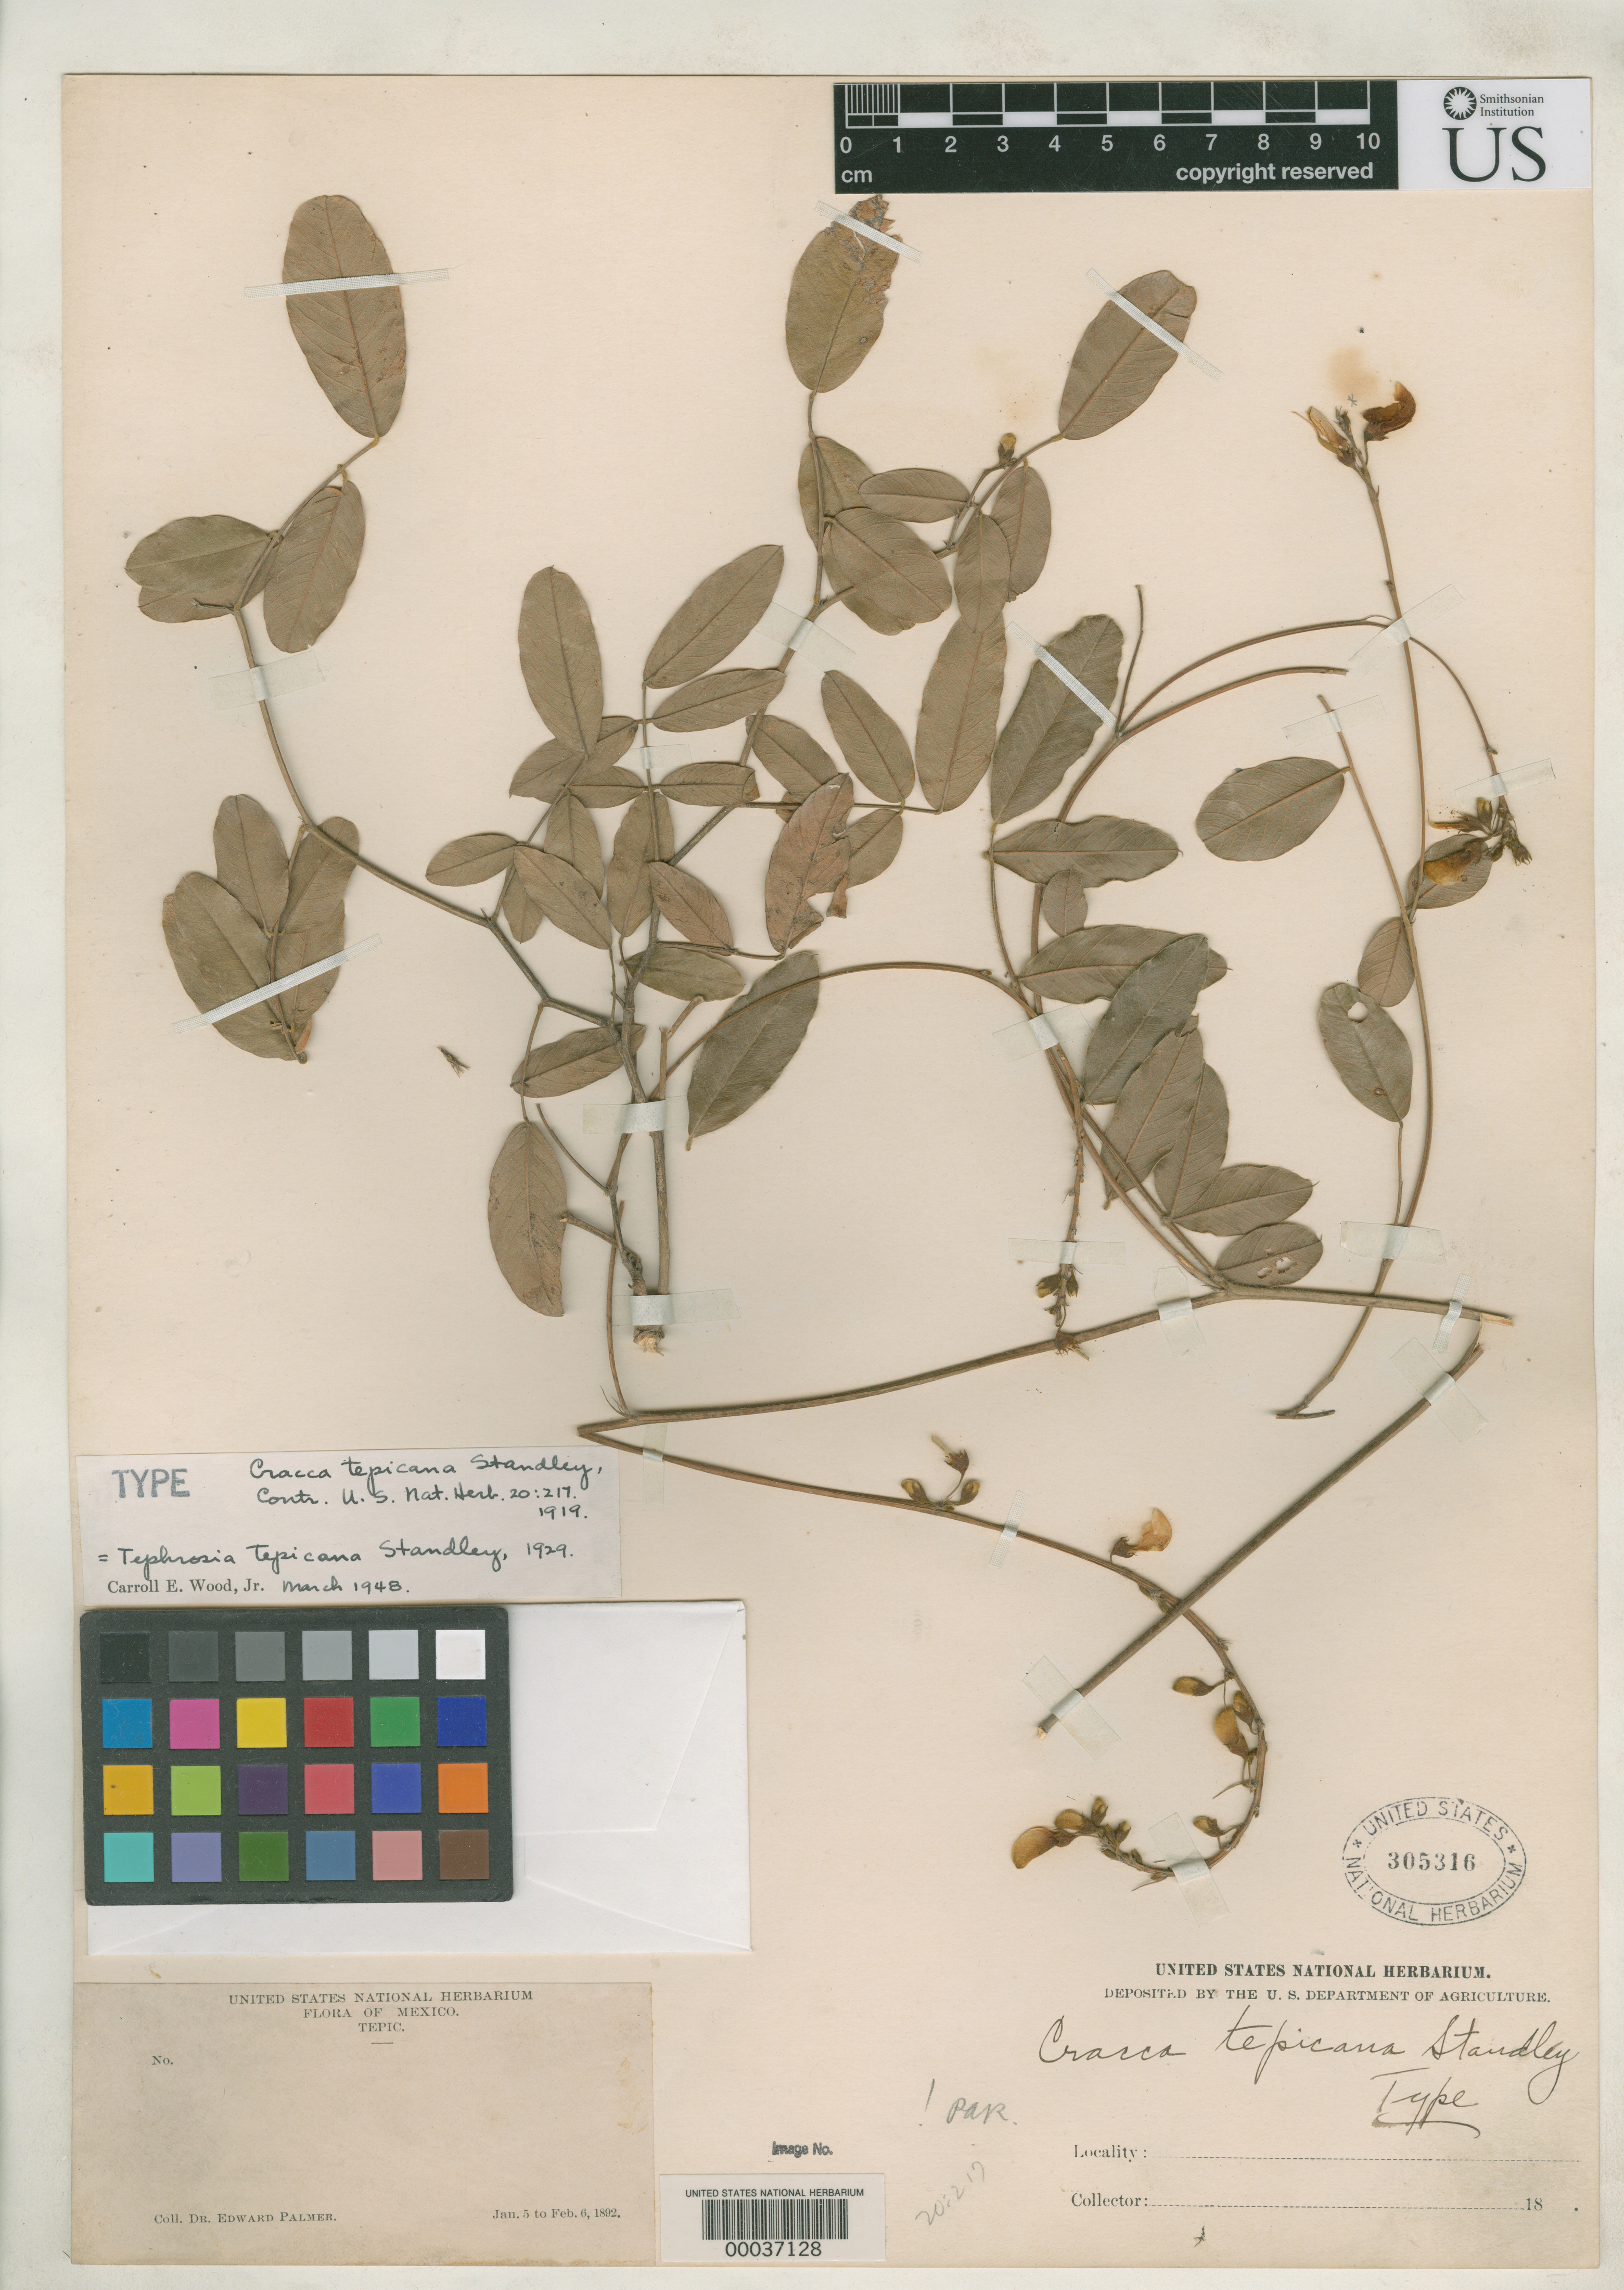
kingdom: Plantae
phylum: Tracheophyta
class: Magnoliopsida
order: Fabales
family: Fabaceae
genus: Cracca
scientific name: Cracca tepicana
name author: Standl.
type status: Holotype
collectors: E. Palmer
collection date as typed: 05 Jan 1892 to 06 Feb 1892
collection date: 1892-01-05/1892-02-06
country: Mexico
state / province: Nayarit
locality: "Tepic".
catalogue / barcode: US 305316